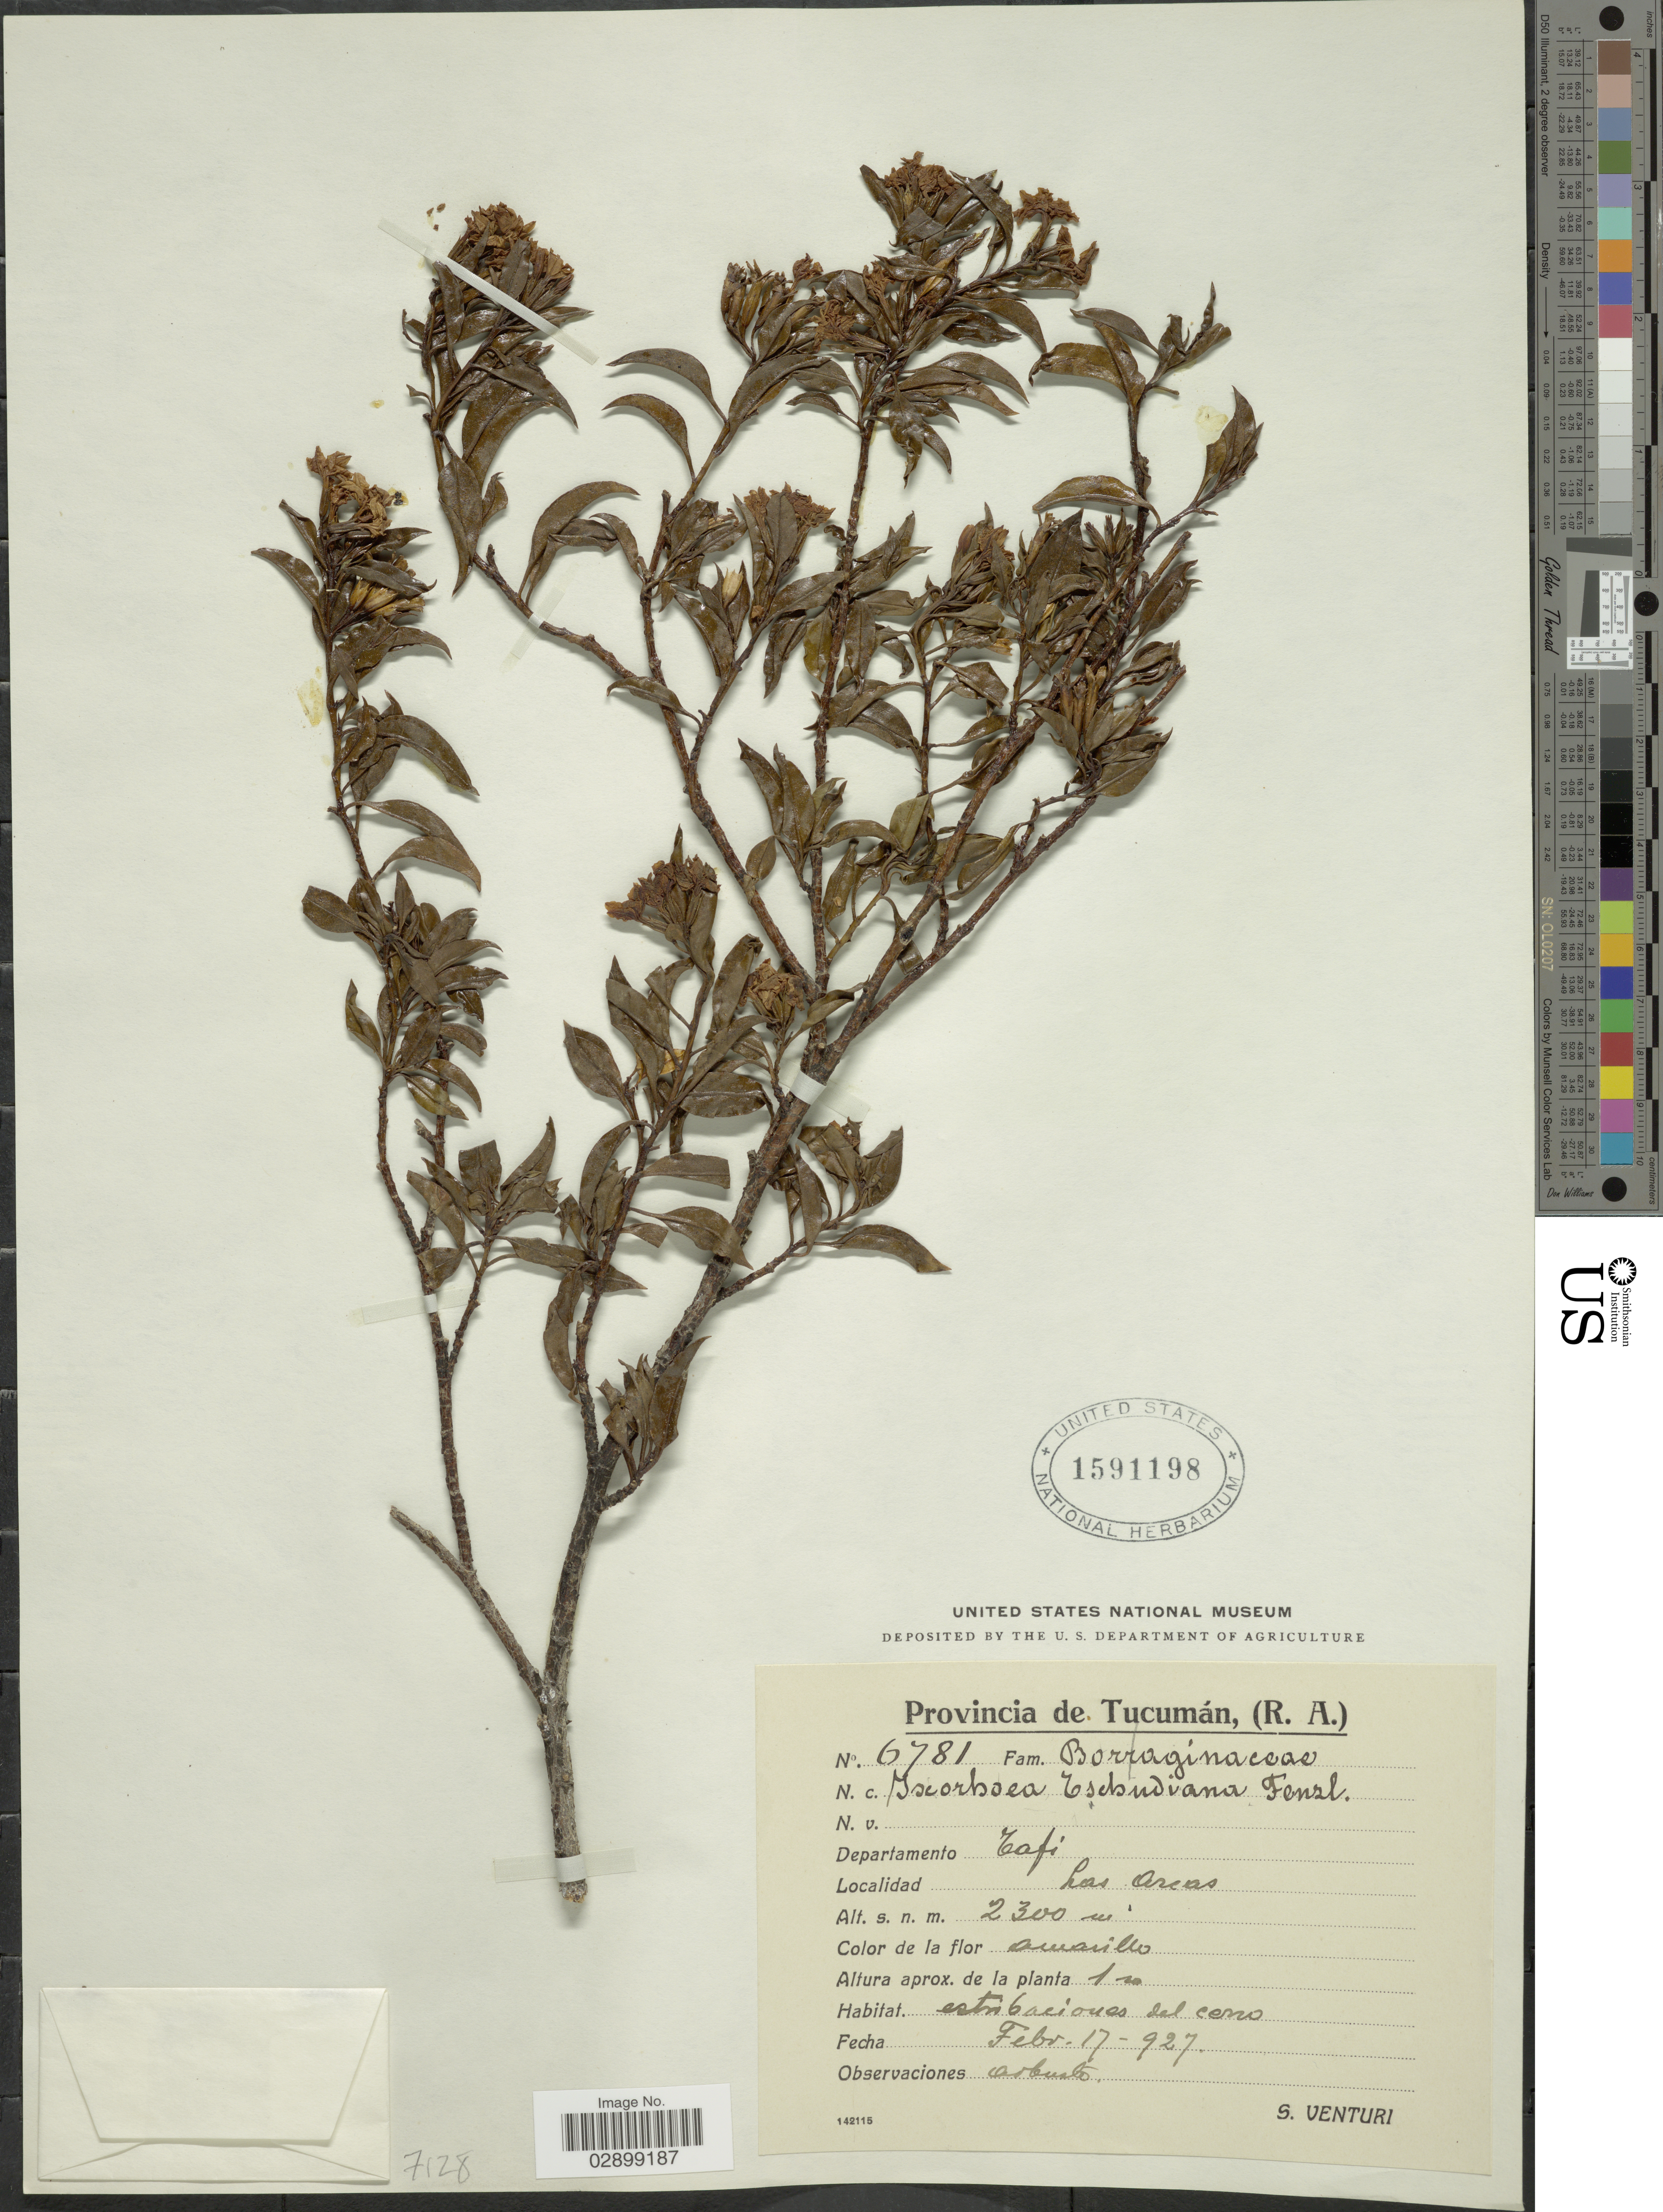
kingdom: Plantae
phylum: Tracheophyta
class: Magnoliopsida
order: Boraginales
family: Heliotropiaceae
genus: Ixorhea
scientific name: Ixorhea tschudiana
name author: Fenzl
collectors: S. Venturi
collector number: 6781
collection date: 1927-02-17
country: Argentina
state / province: Tucuman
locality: Departamento Tafi. Las Arcas.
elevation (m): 2300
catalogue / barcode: US 1591198